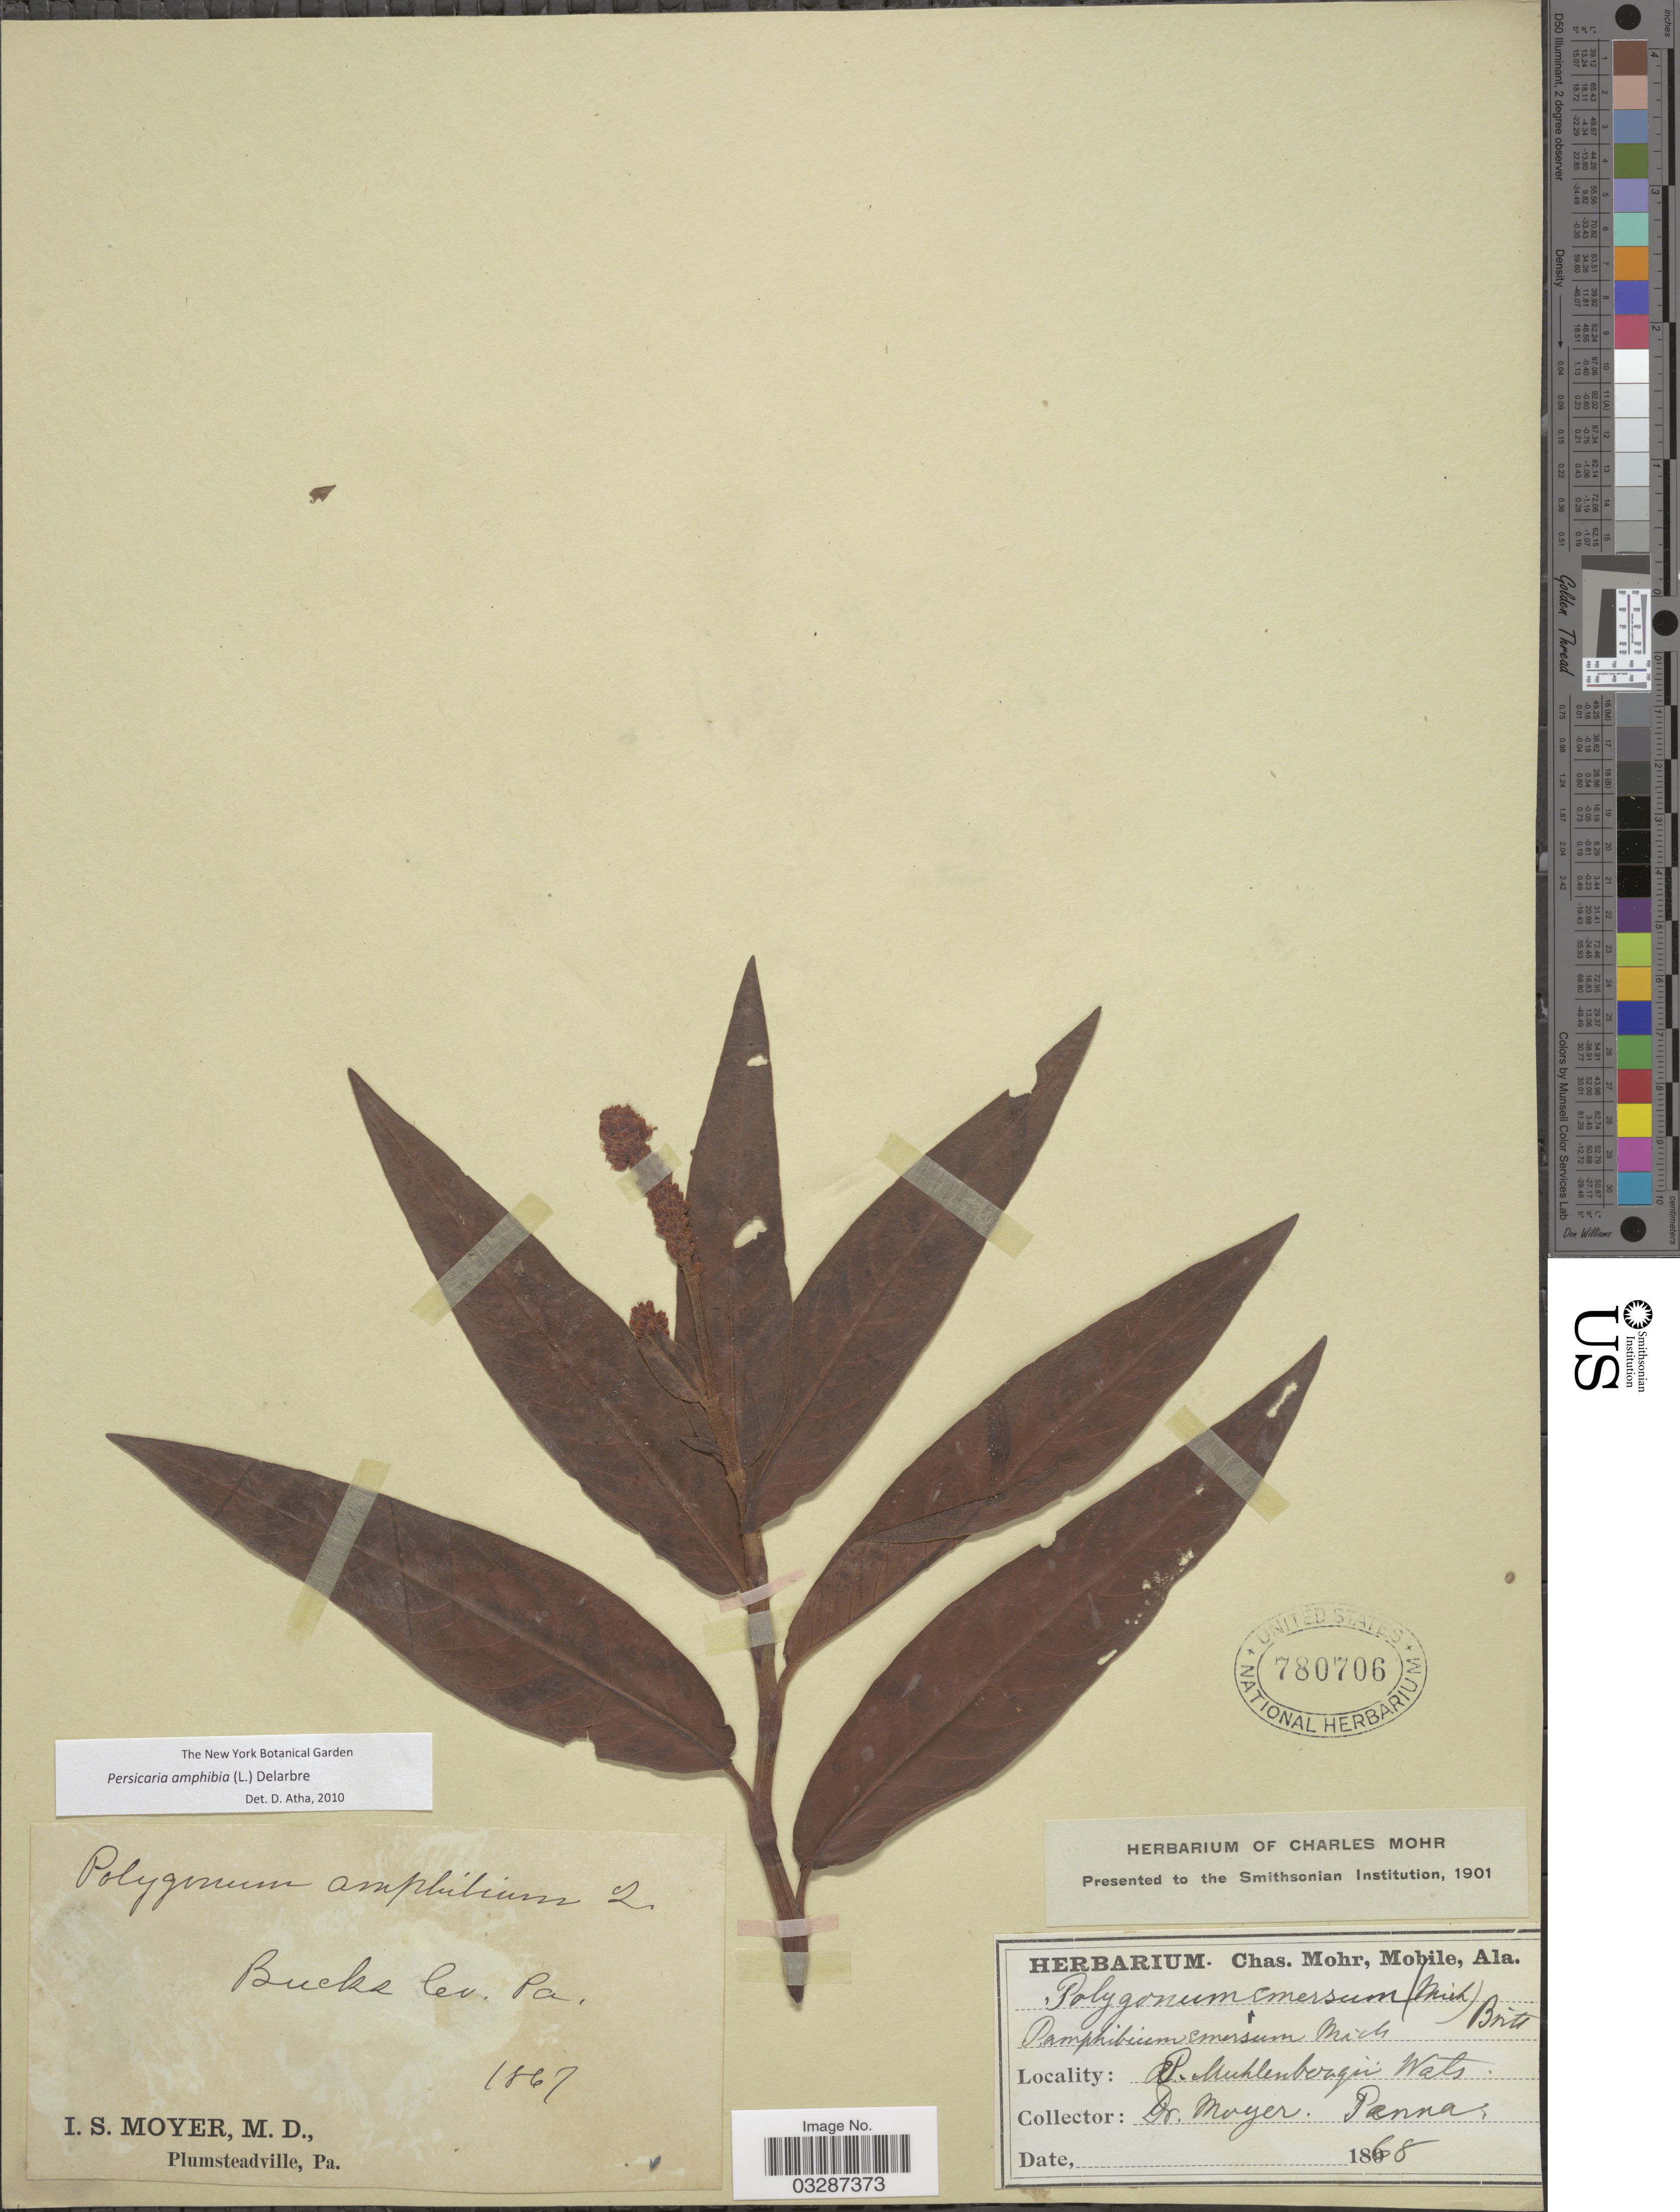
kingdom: Plantae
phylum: Tracheophyta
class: Magnoliopsida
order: Caryophyllales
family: Polygonaceae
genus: Persicaria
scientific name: Persicaria coccinea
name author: (Muhl. ex Willd.) Greene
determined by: Atha, D. E.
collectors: I. S. Moyer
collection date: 1867/1868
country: United States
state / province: Pennsylvania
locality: Bucks Co.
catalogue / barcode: US 780706